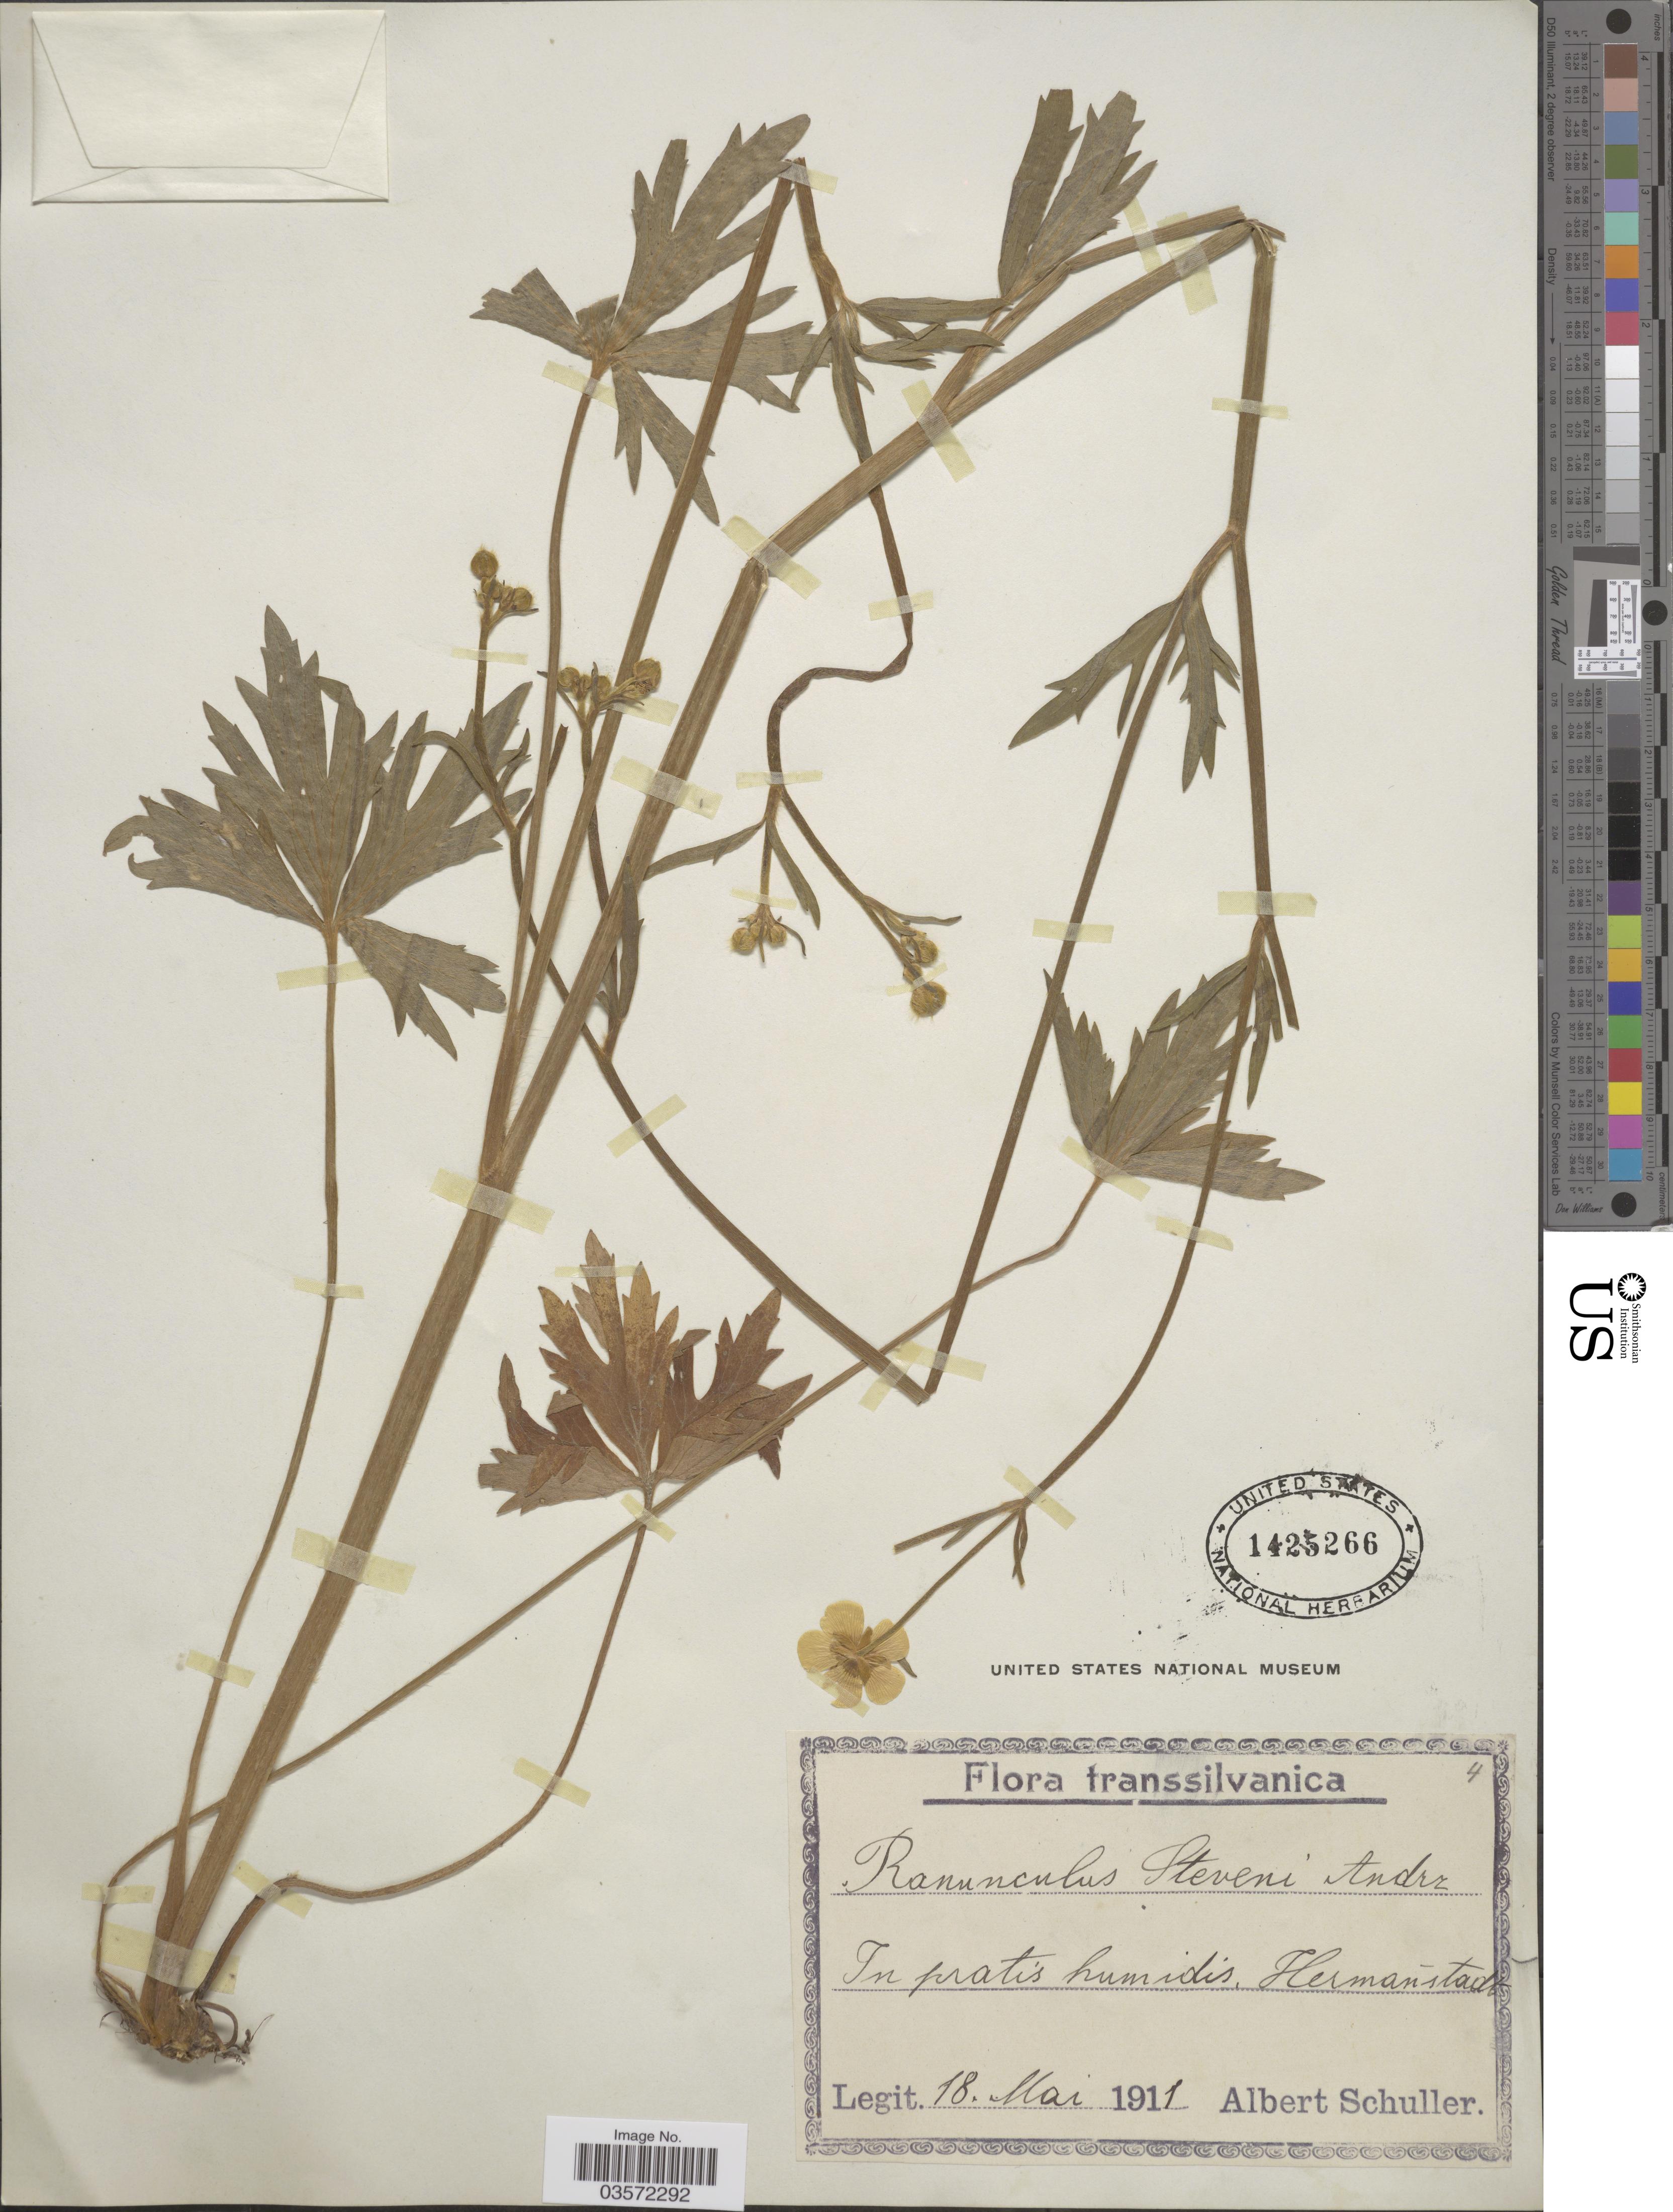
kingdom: Plantae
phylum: Tracheophyta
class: Magnoliopsida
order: Ranunculales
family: Ranunculaceae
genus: Ranunculus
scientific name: Ranunculus steveni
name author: Andrz. ex Besser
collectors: A. Schuller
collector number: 4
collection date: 1911-05-18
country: Romania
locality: Transsilvanica. In pratis humidis, Hermanstadt.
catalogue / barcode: US 1425266